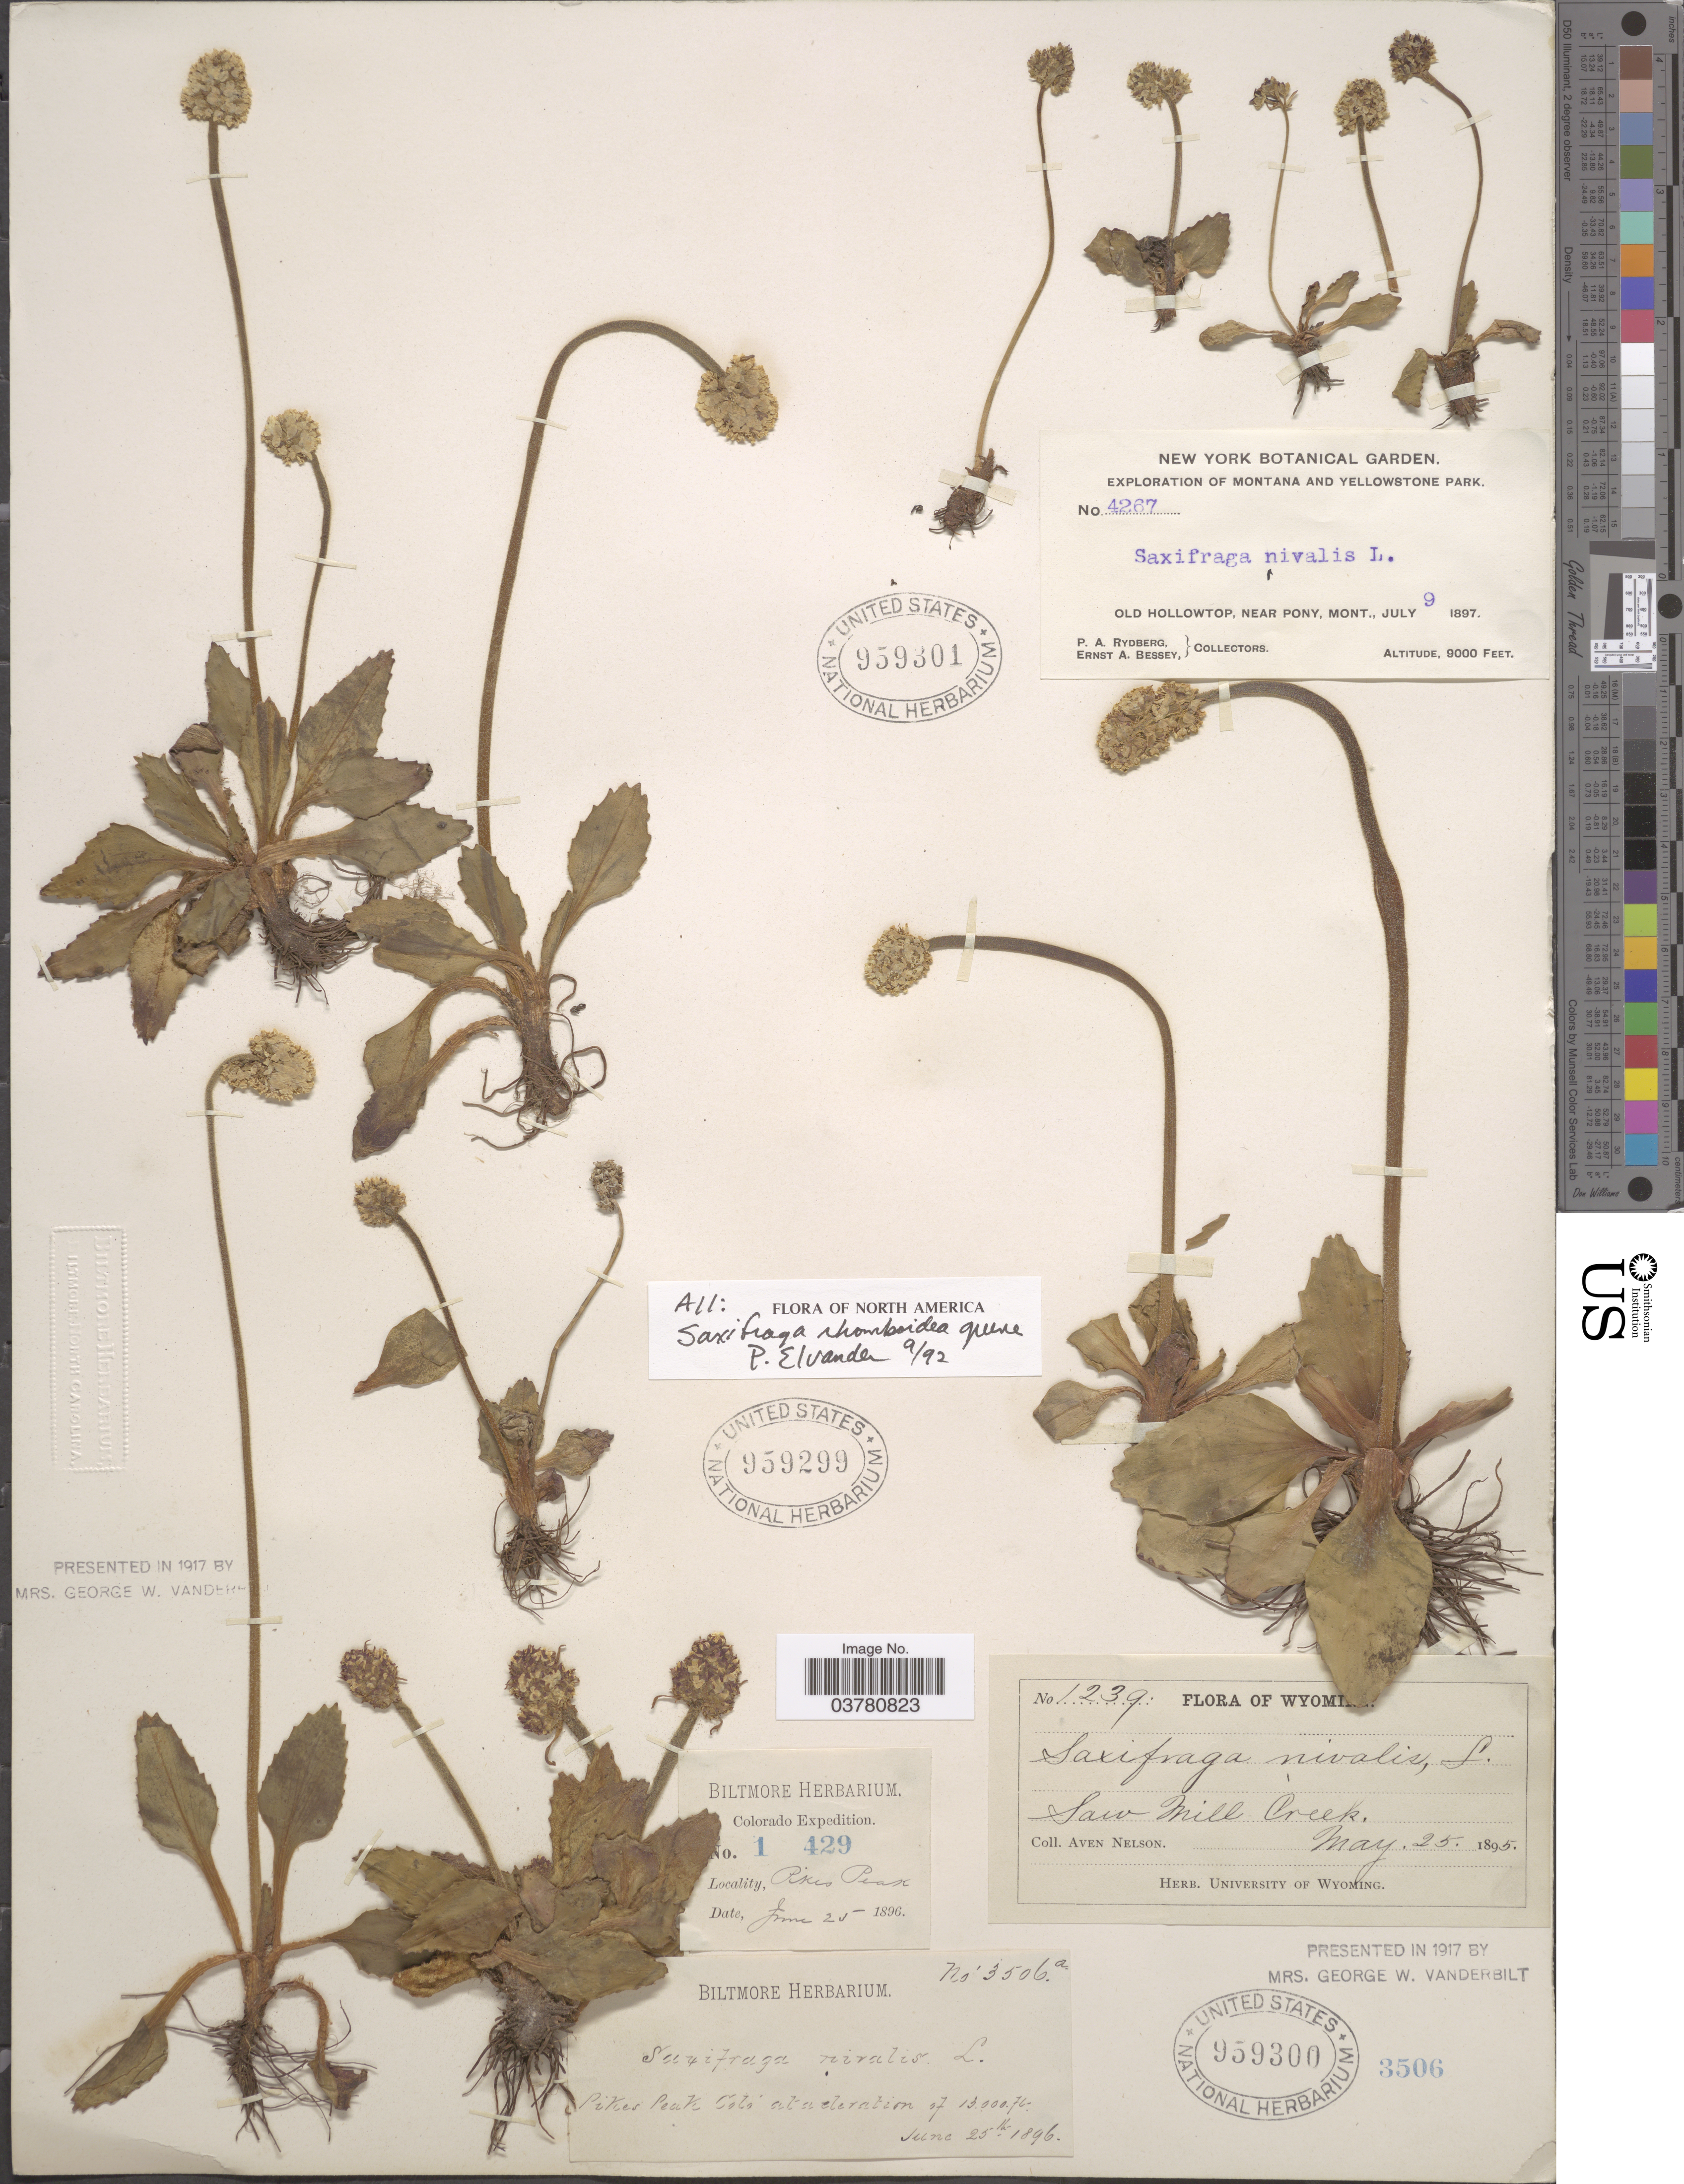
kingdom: Plantae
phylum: Tracheophyta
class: Magnoliopsida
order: Saxifragales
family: Saxifragaceae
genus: Micranthes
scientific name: Micranthes rhomboidea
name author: (Greene) Small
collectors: ex herb. Biltmore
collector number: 3506a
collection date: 1896-06-25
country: United States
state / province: Colorado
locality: Colorado Expedition. Pikes Peak.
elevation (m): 3962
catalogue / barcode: US 959299-2